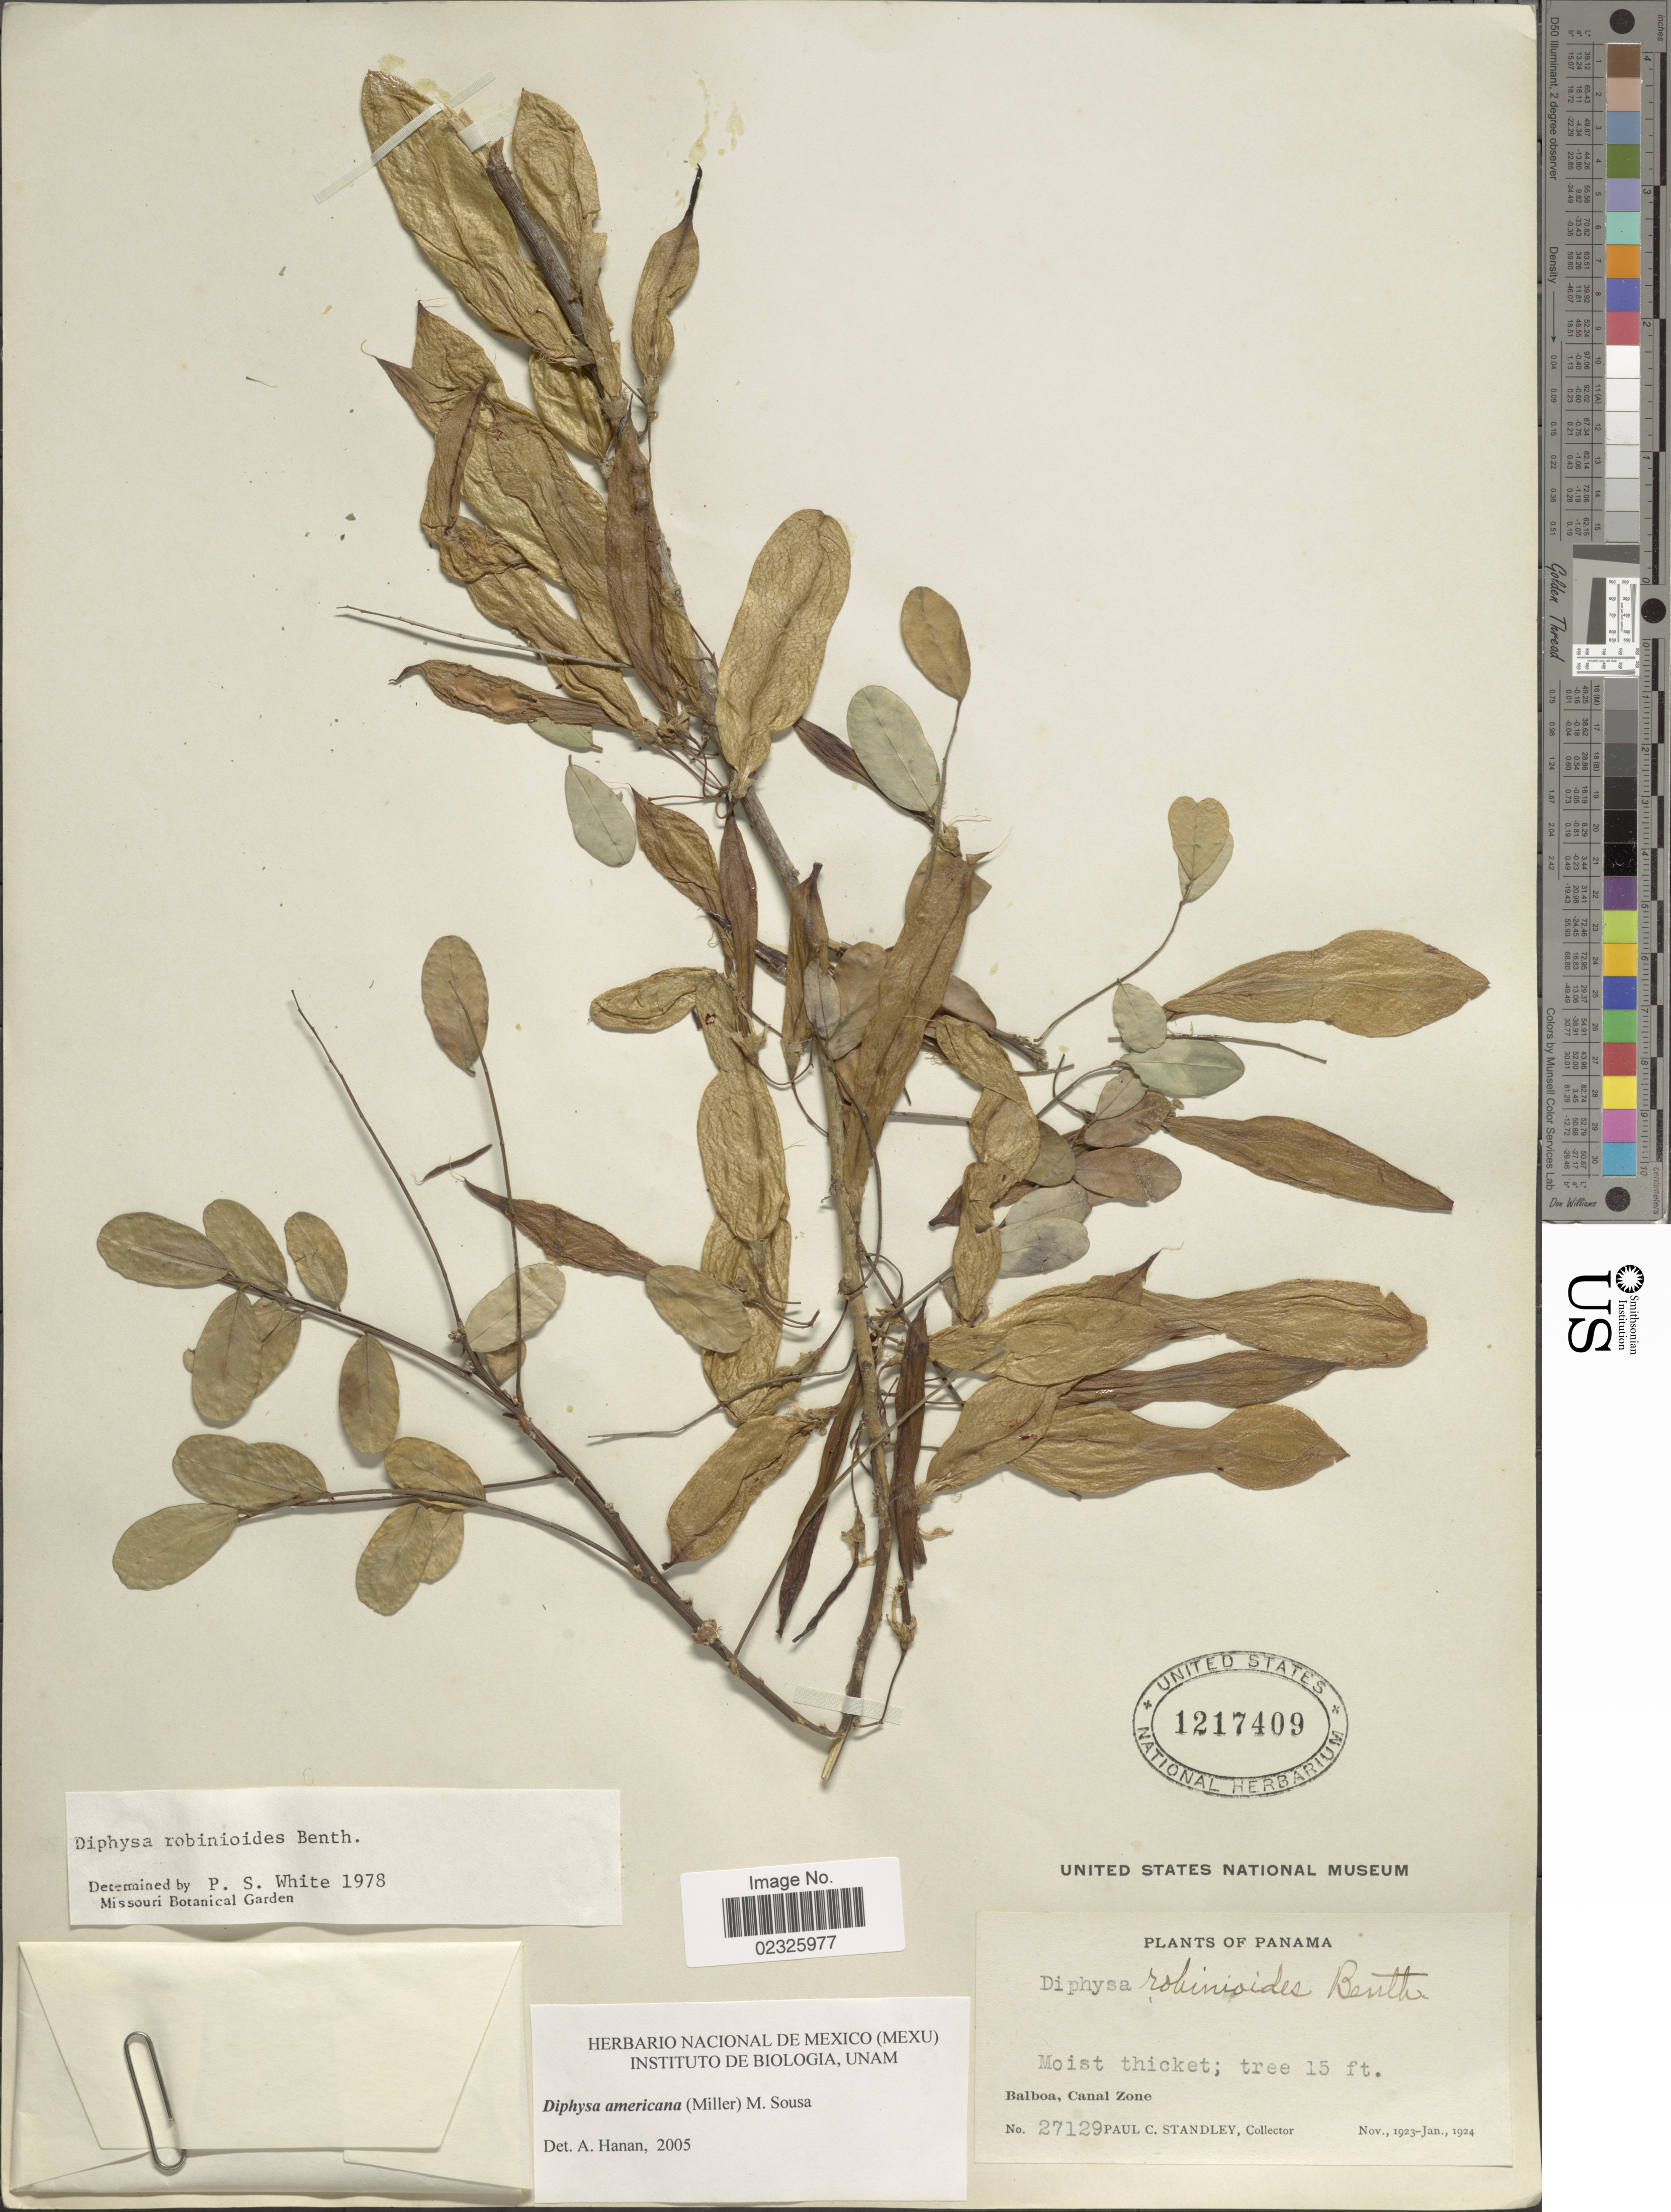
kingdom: Plantae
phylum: Tracheophyta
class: Magnoliopsida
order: Fabales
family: Fabaceae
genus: Diphysa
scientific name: Diphysa americana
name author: (Mill.) M. Sousa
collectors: P. C. Standley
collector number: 27129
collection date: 1923-11/1924-01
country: Panama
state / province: Panamá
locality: Moist thicket, Balboa, Canal Zone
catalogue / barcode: US 1217409